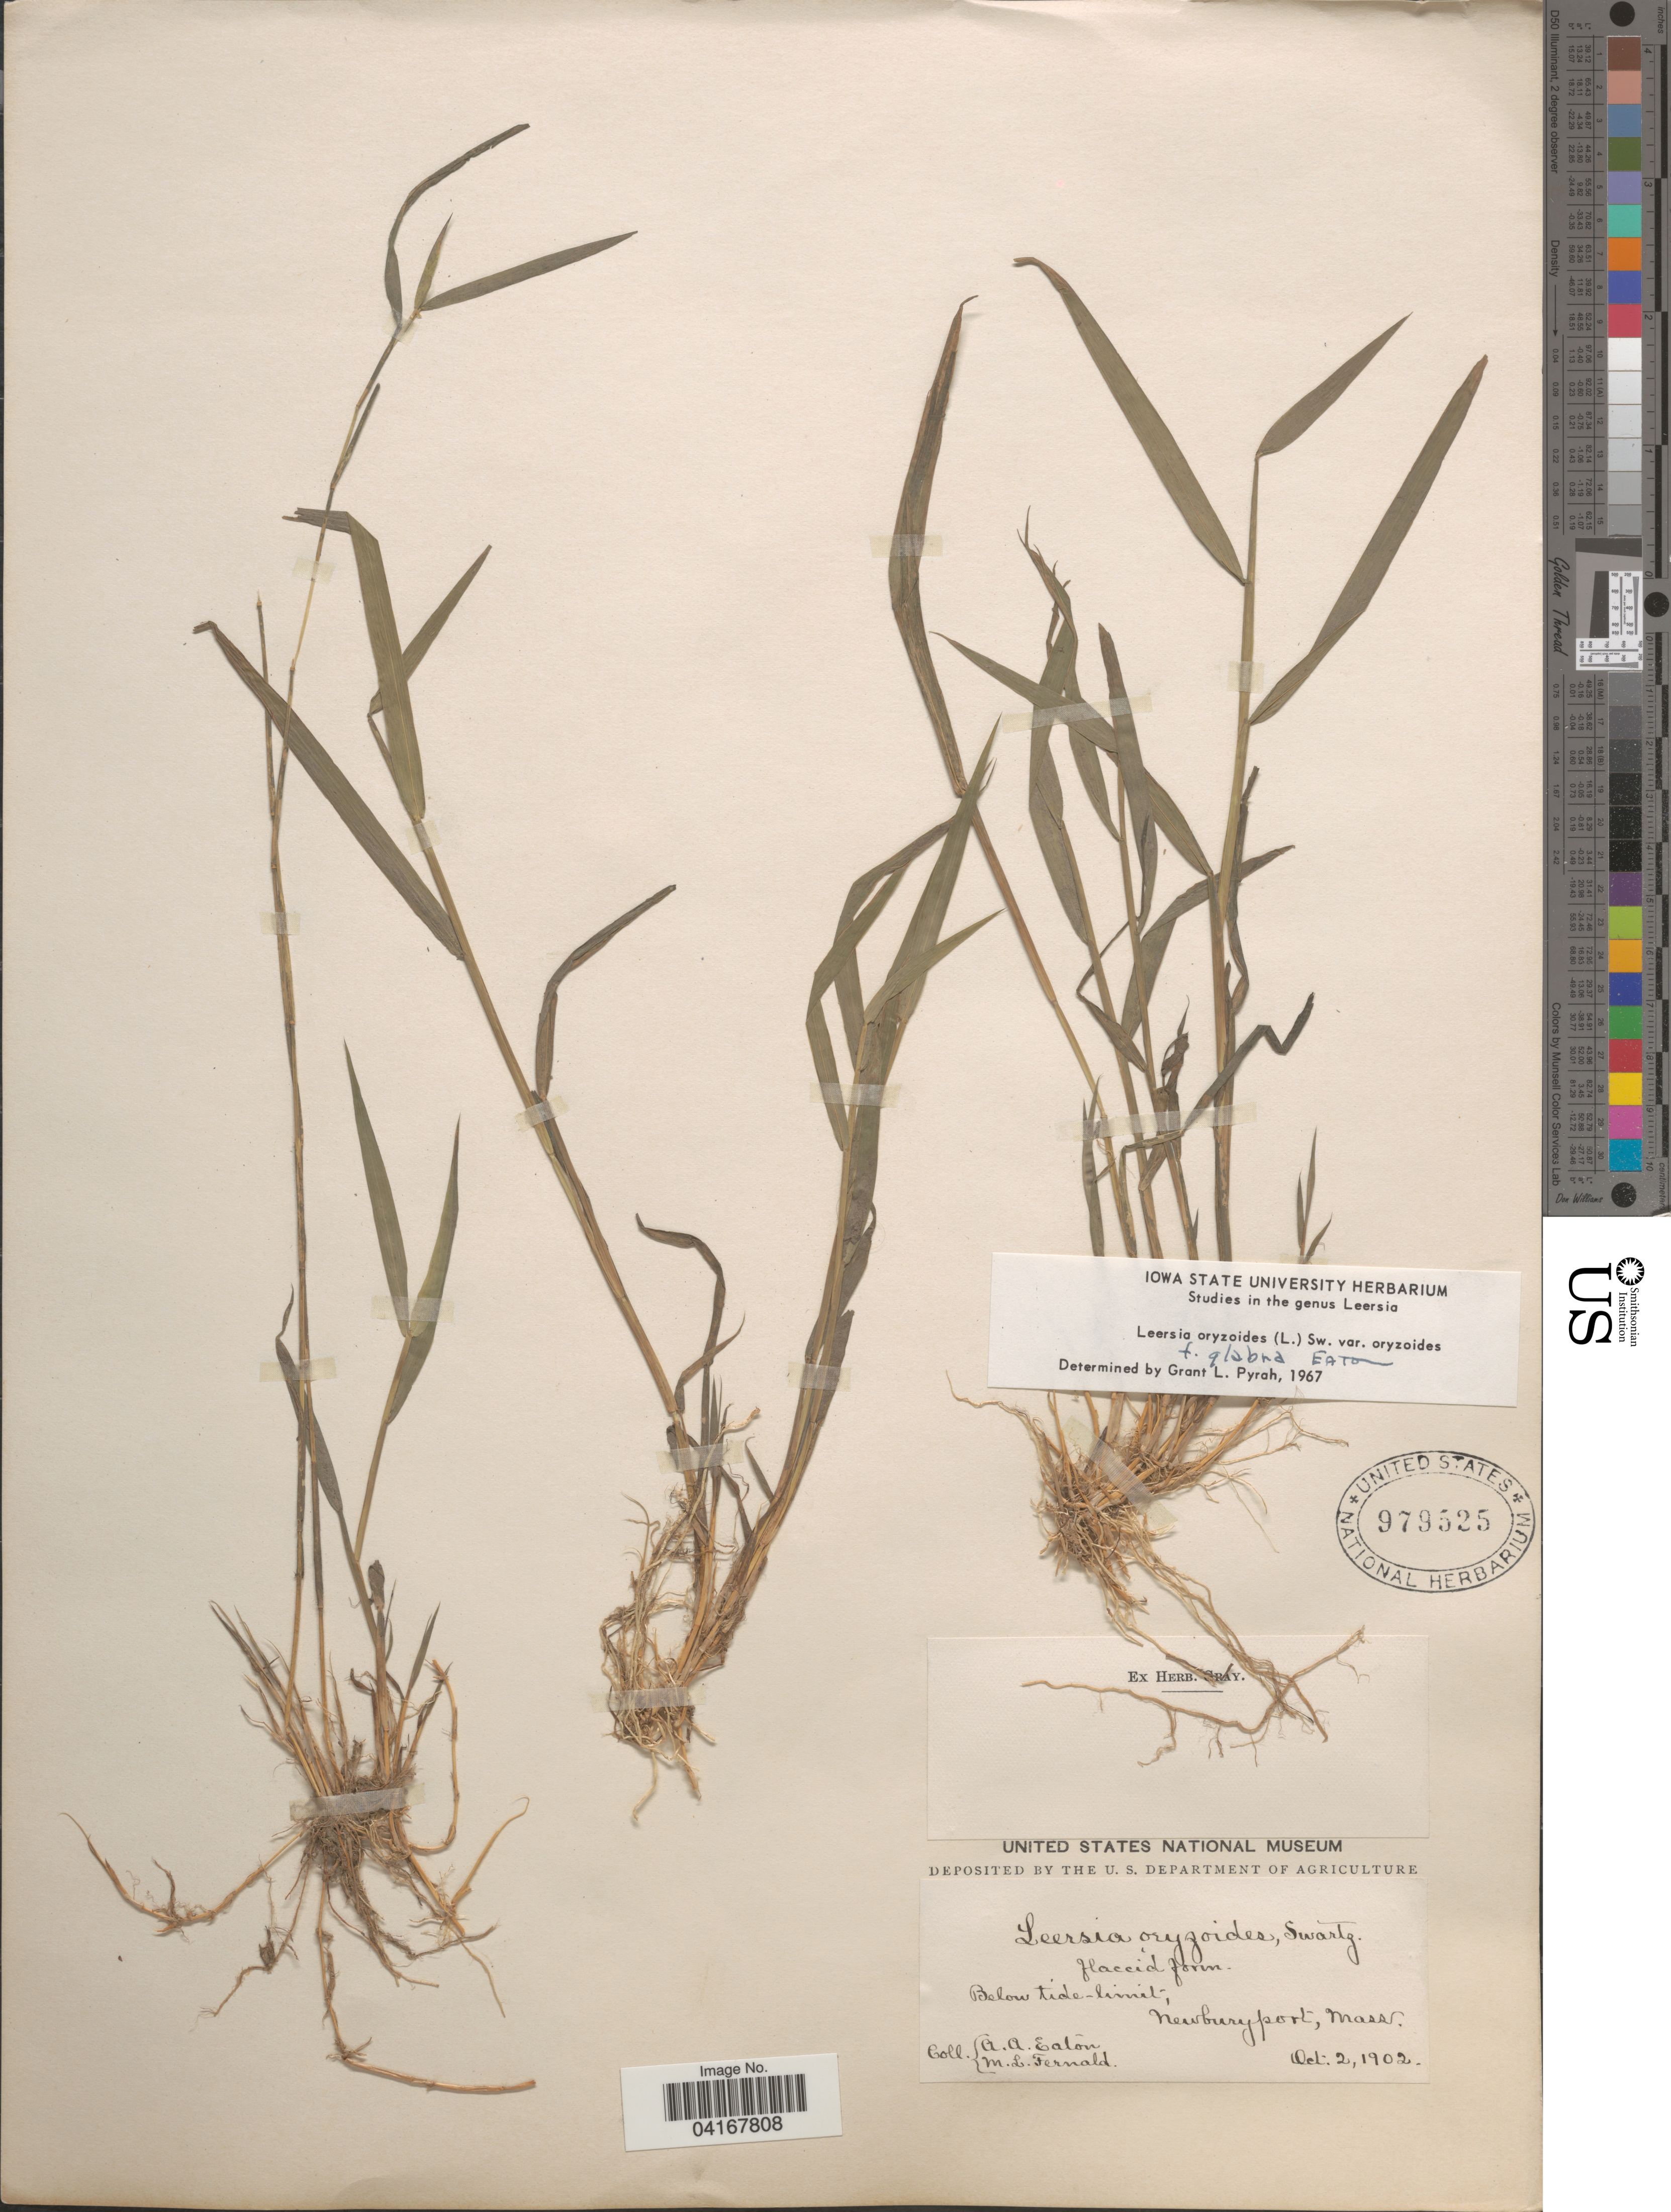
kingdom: Plantae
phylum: Tracheophyta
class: Liliopsida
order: Poales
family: Poaceae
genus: Leersia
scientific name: Leersia oryzoides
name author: (L.) Sw.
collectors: A. A. Eaton & M. L. Fernald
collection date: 1902-10-02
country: United States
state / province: Massachusetts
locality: Newburyport.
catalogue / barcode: US 979525